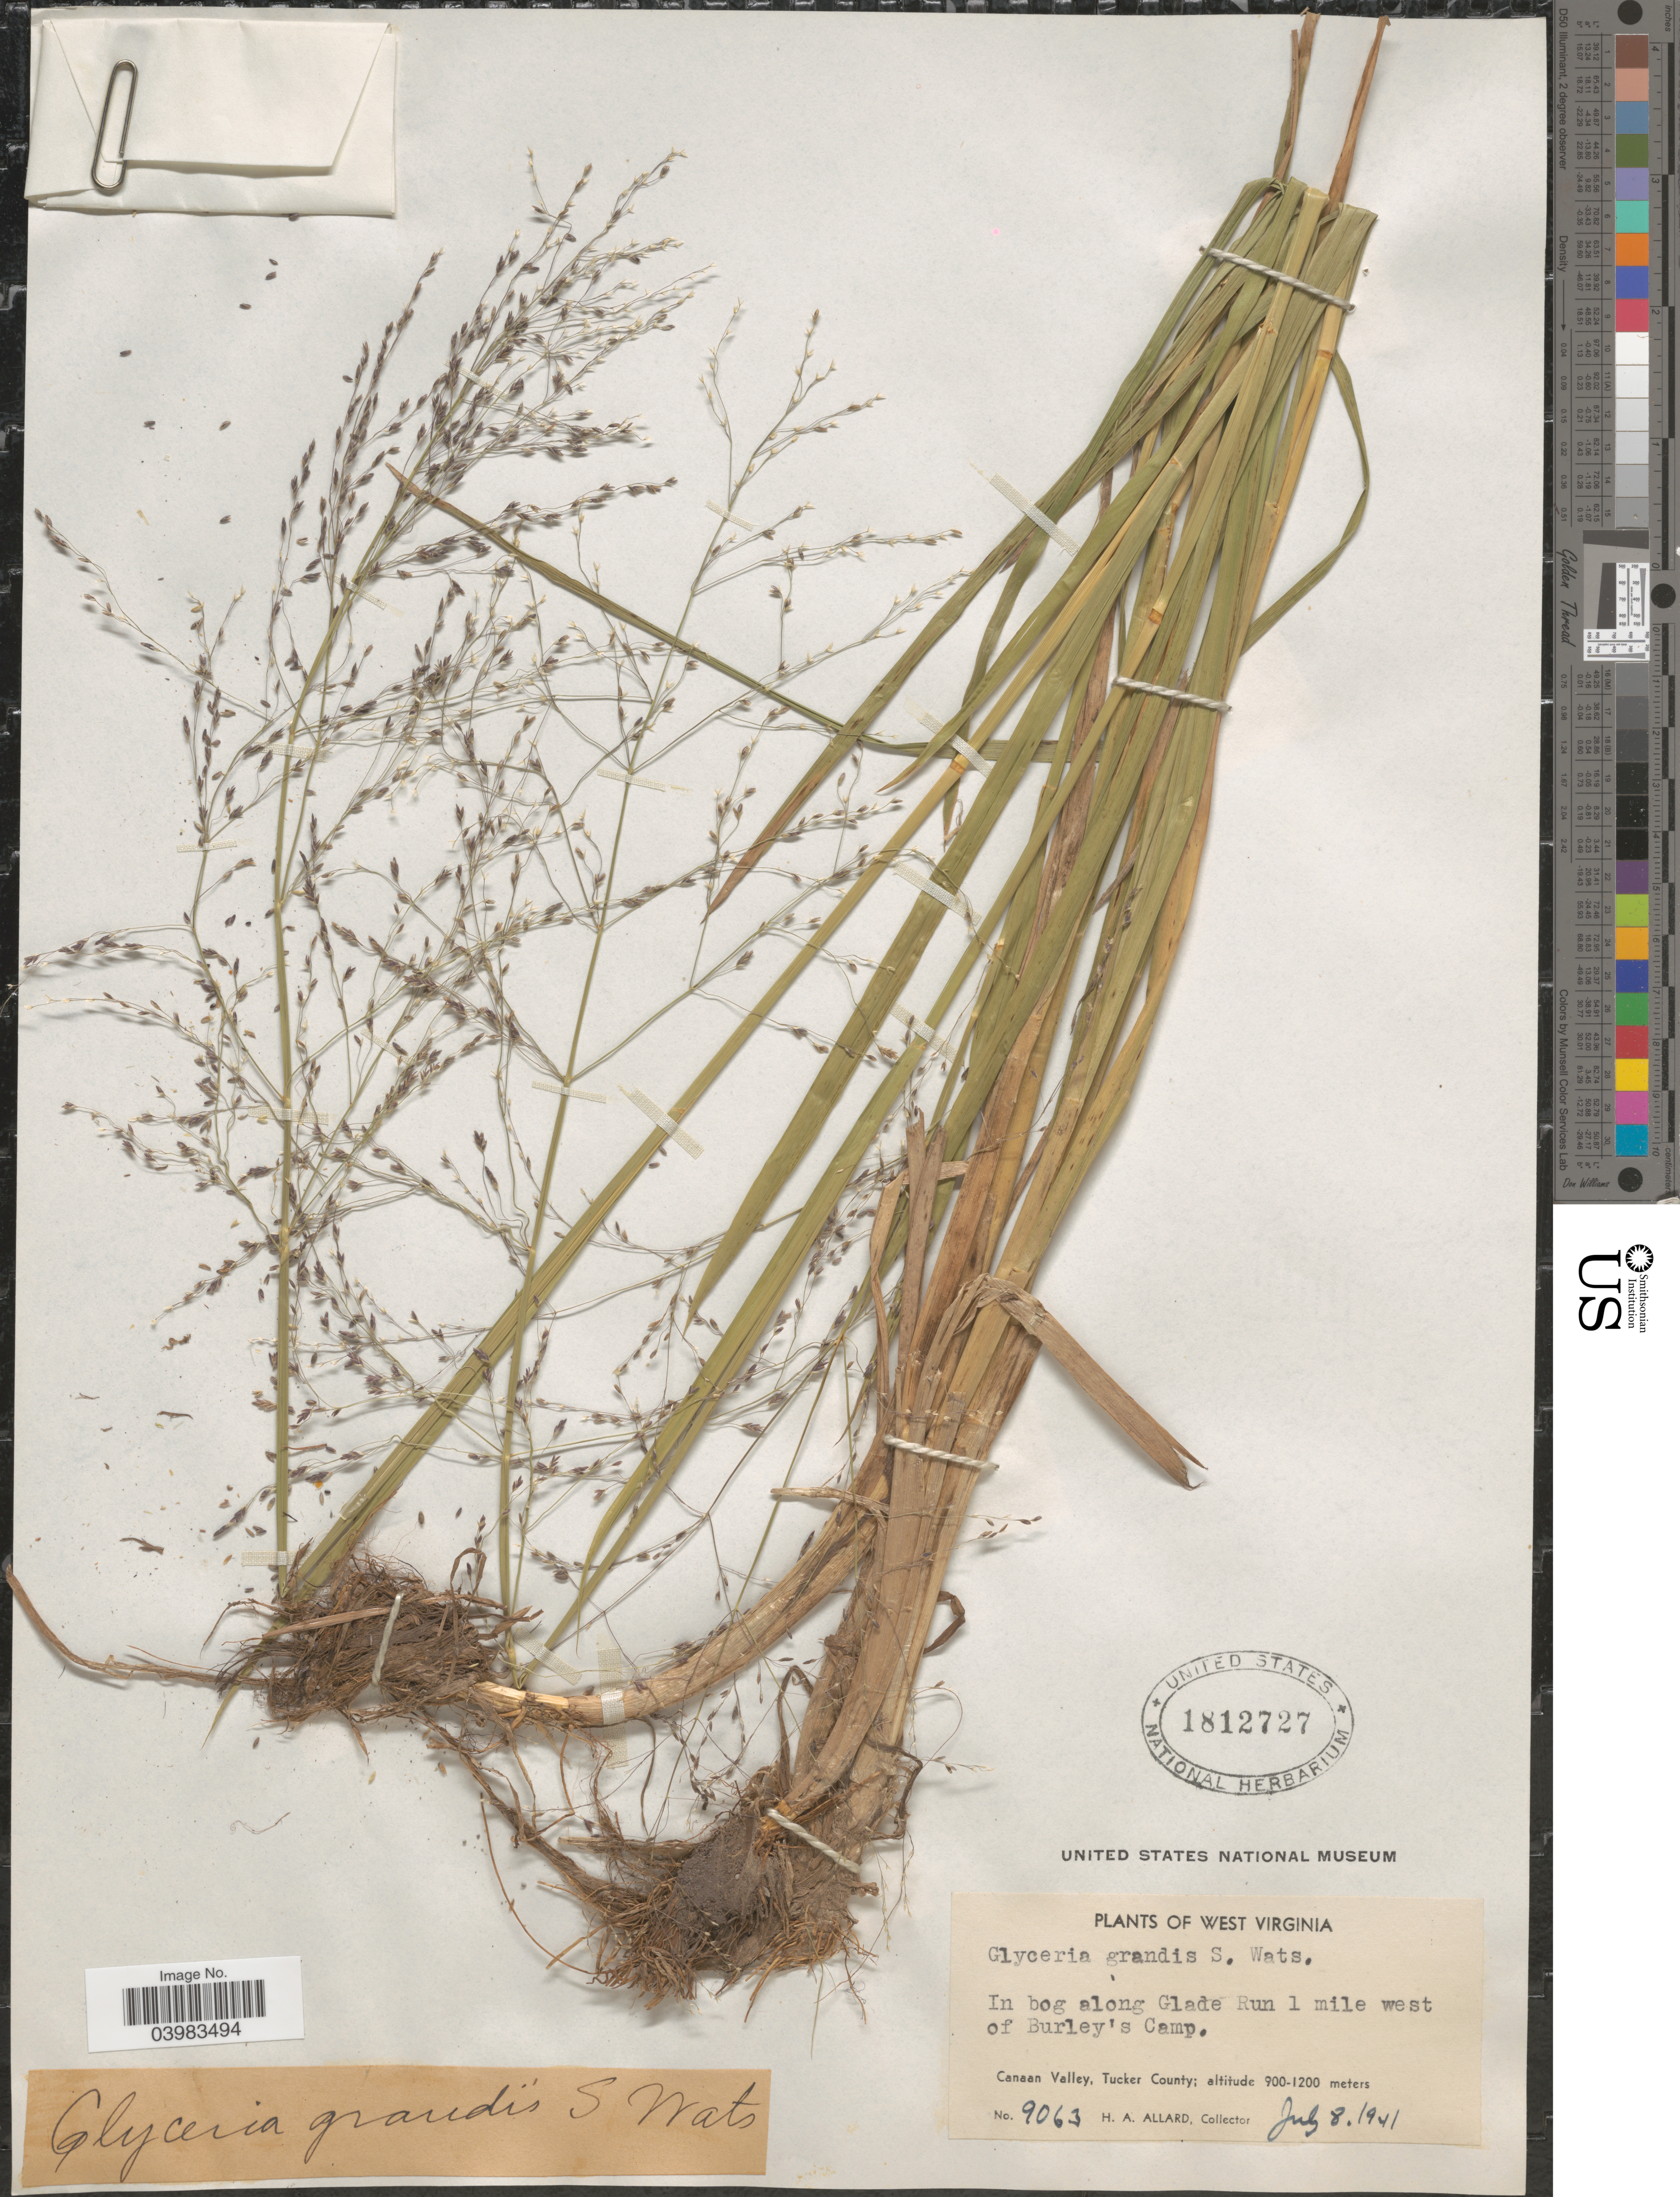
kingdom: Plantae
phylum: Tracheophyta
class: Liliopsida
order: Poales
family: Poaceae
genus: Glyceria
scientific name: Glyceria grandis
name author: S. Watson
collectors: H. A. Allard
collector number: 9063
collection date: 1941-07-08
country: United States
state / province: West Virginia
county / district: Tucker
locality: In bog along Glade Run 1 mile west of Burley's Camp. Canaan Valley, Tucker County;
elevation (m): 900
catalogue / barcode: US 1812727